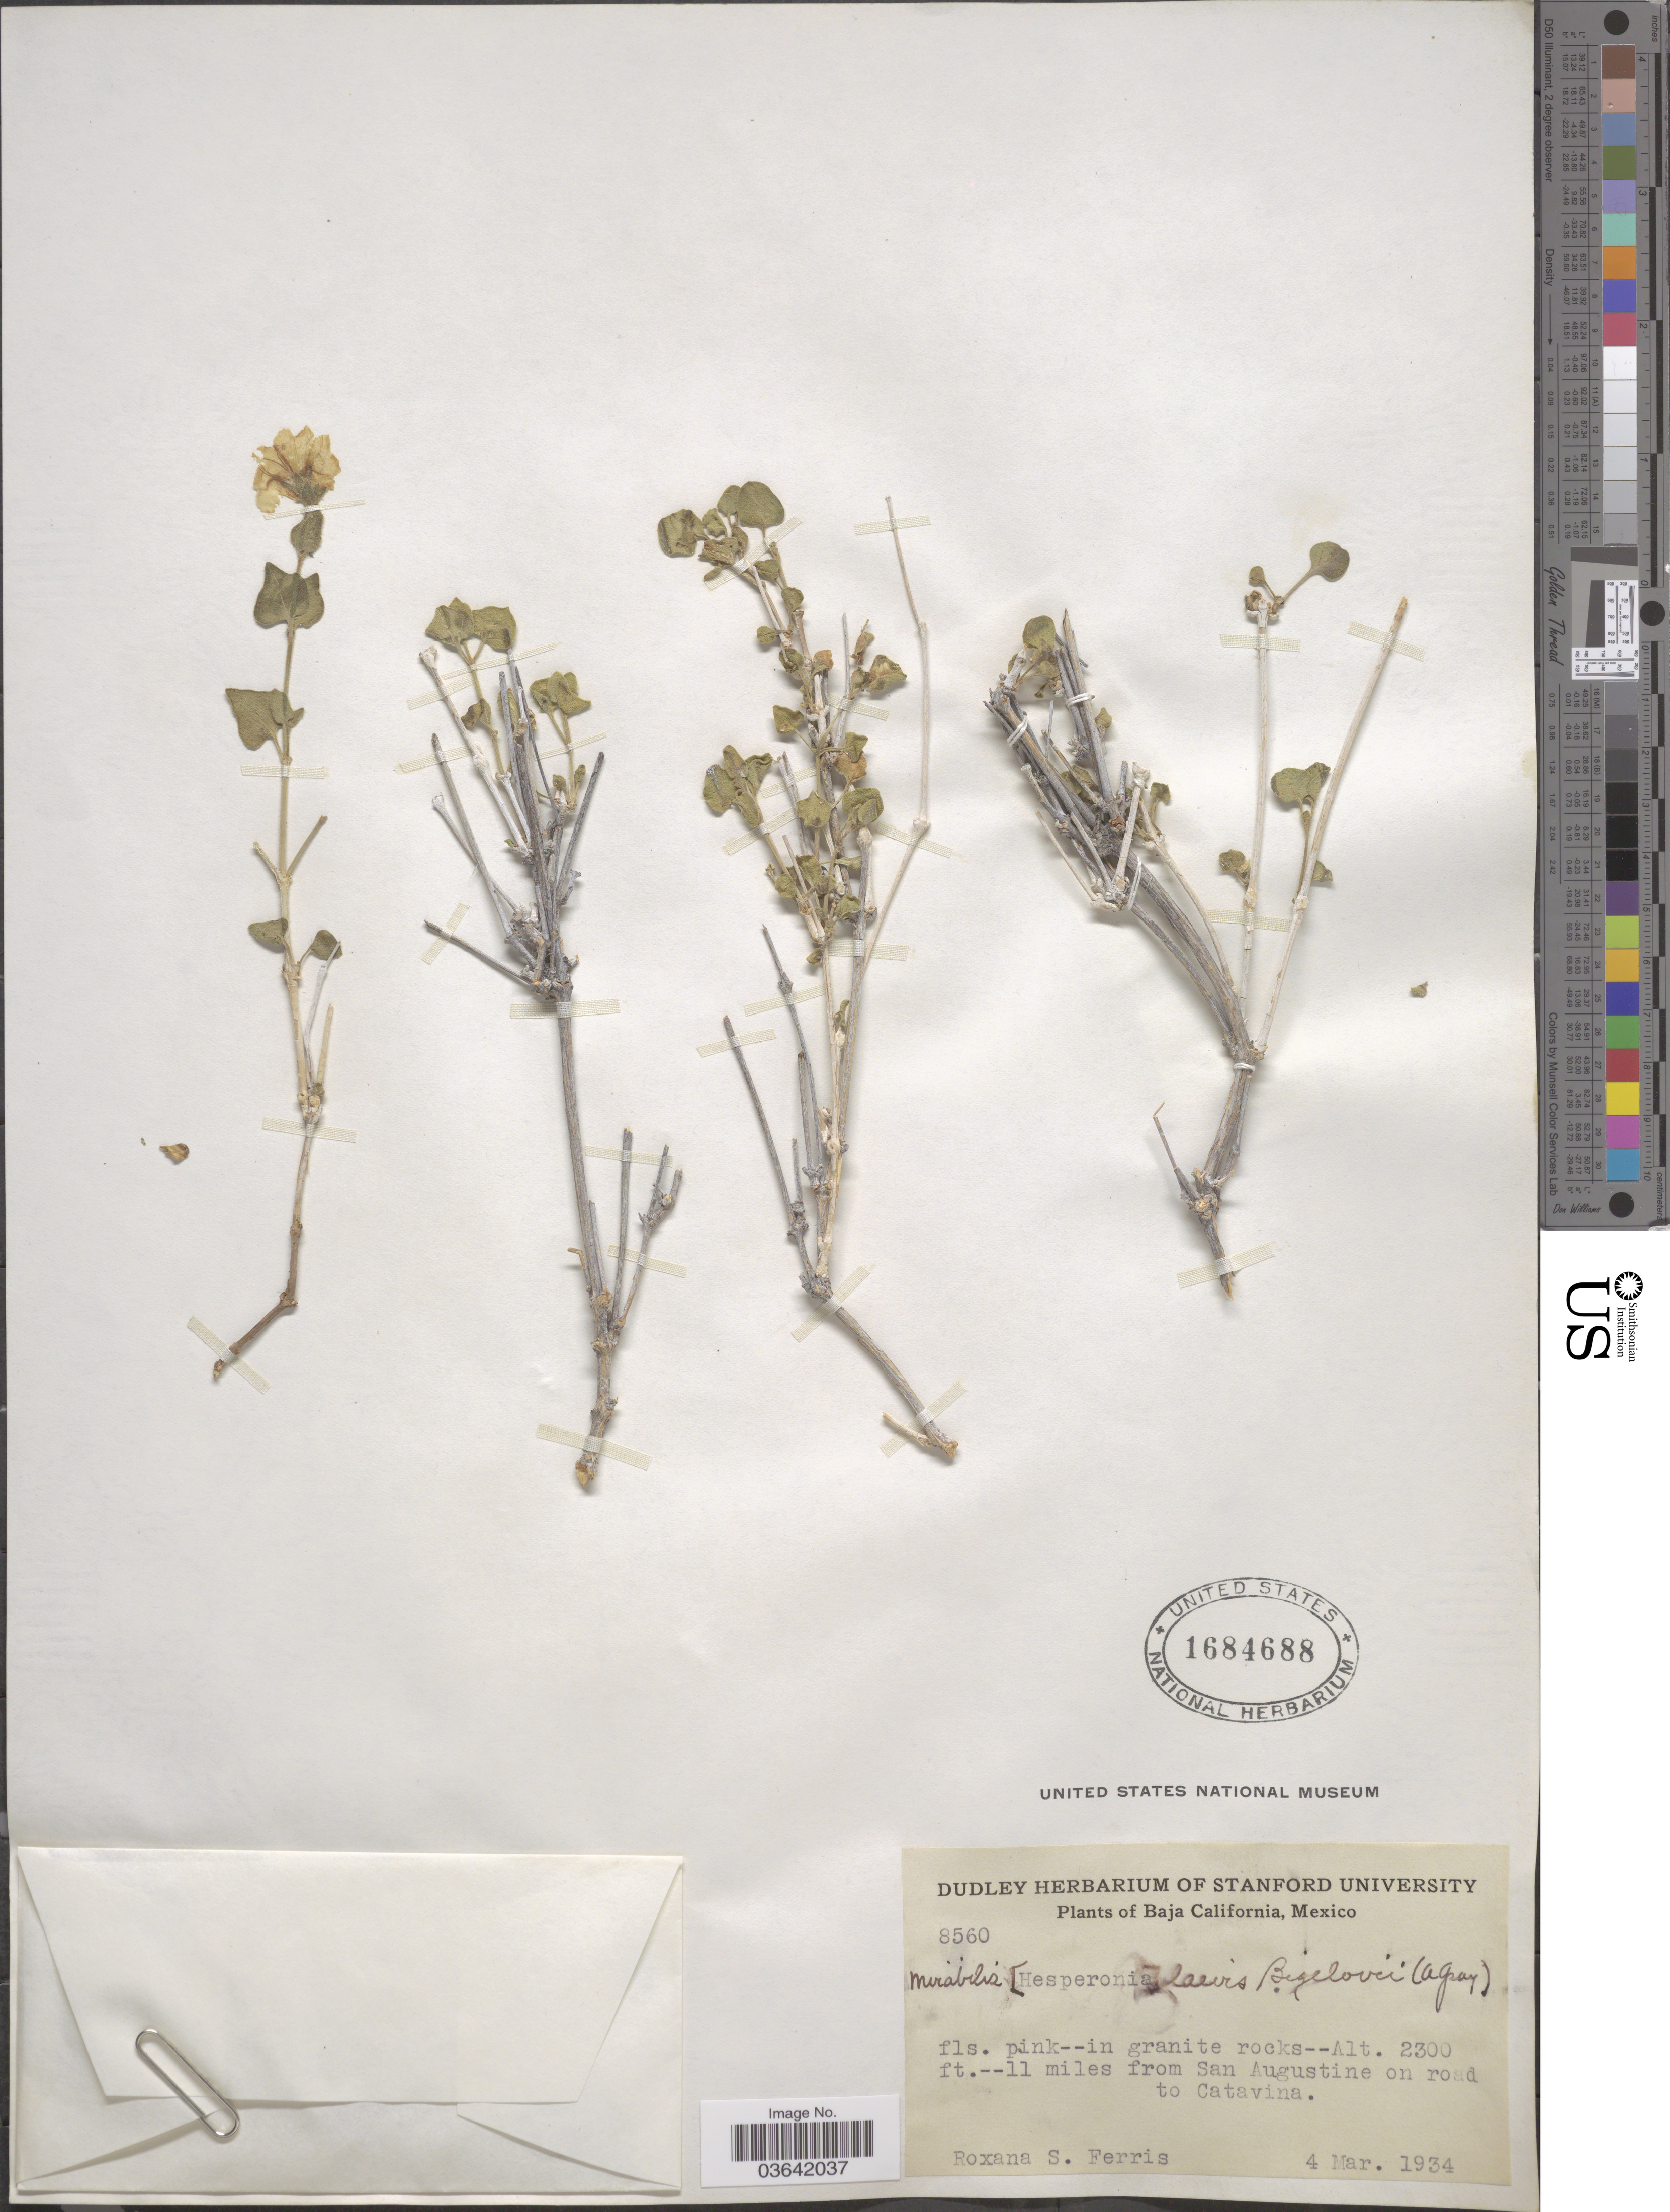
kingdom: Plantae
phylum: Tracheophyta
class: Magnoliopsida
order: Caryophyllales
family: Nyctaginaceae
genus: Mirabilis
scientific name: Mirabilis laevis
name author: (Benth.) Curran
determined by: Strong, Mark T., (BOT), Smithsonian Institution - National Museum of Natural History (UNITED STATES)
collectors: R. S. Ferris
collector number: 8560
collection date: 1934-03-04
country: Mexico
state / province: Baja California Norte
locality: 11 miles from San Augustine on road to Catavina.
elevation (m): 701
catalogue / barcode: US 1684688